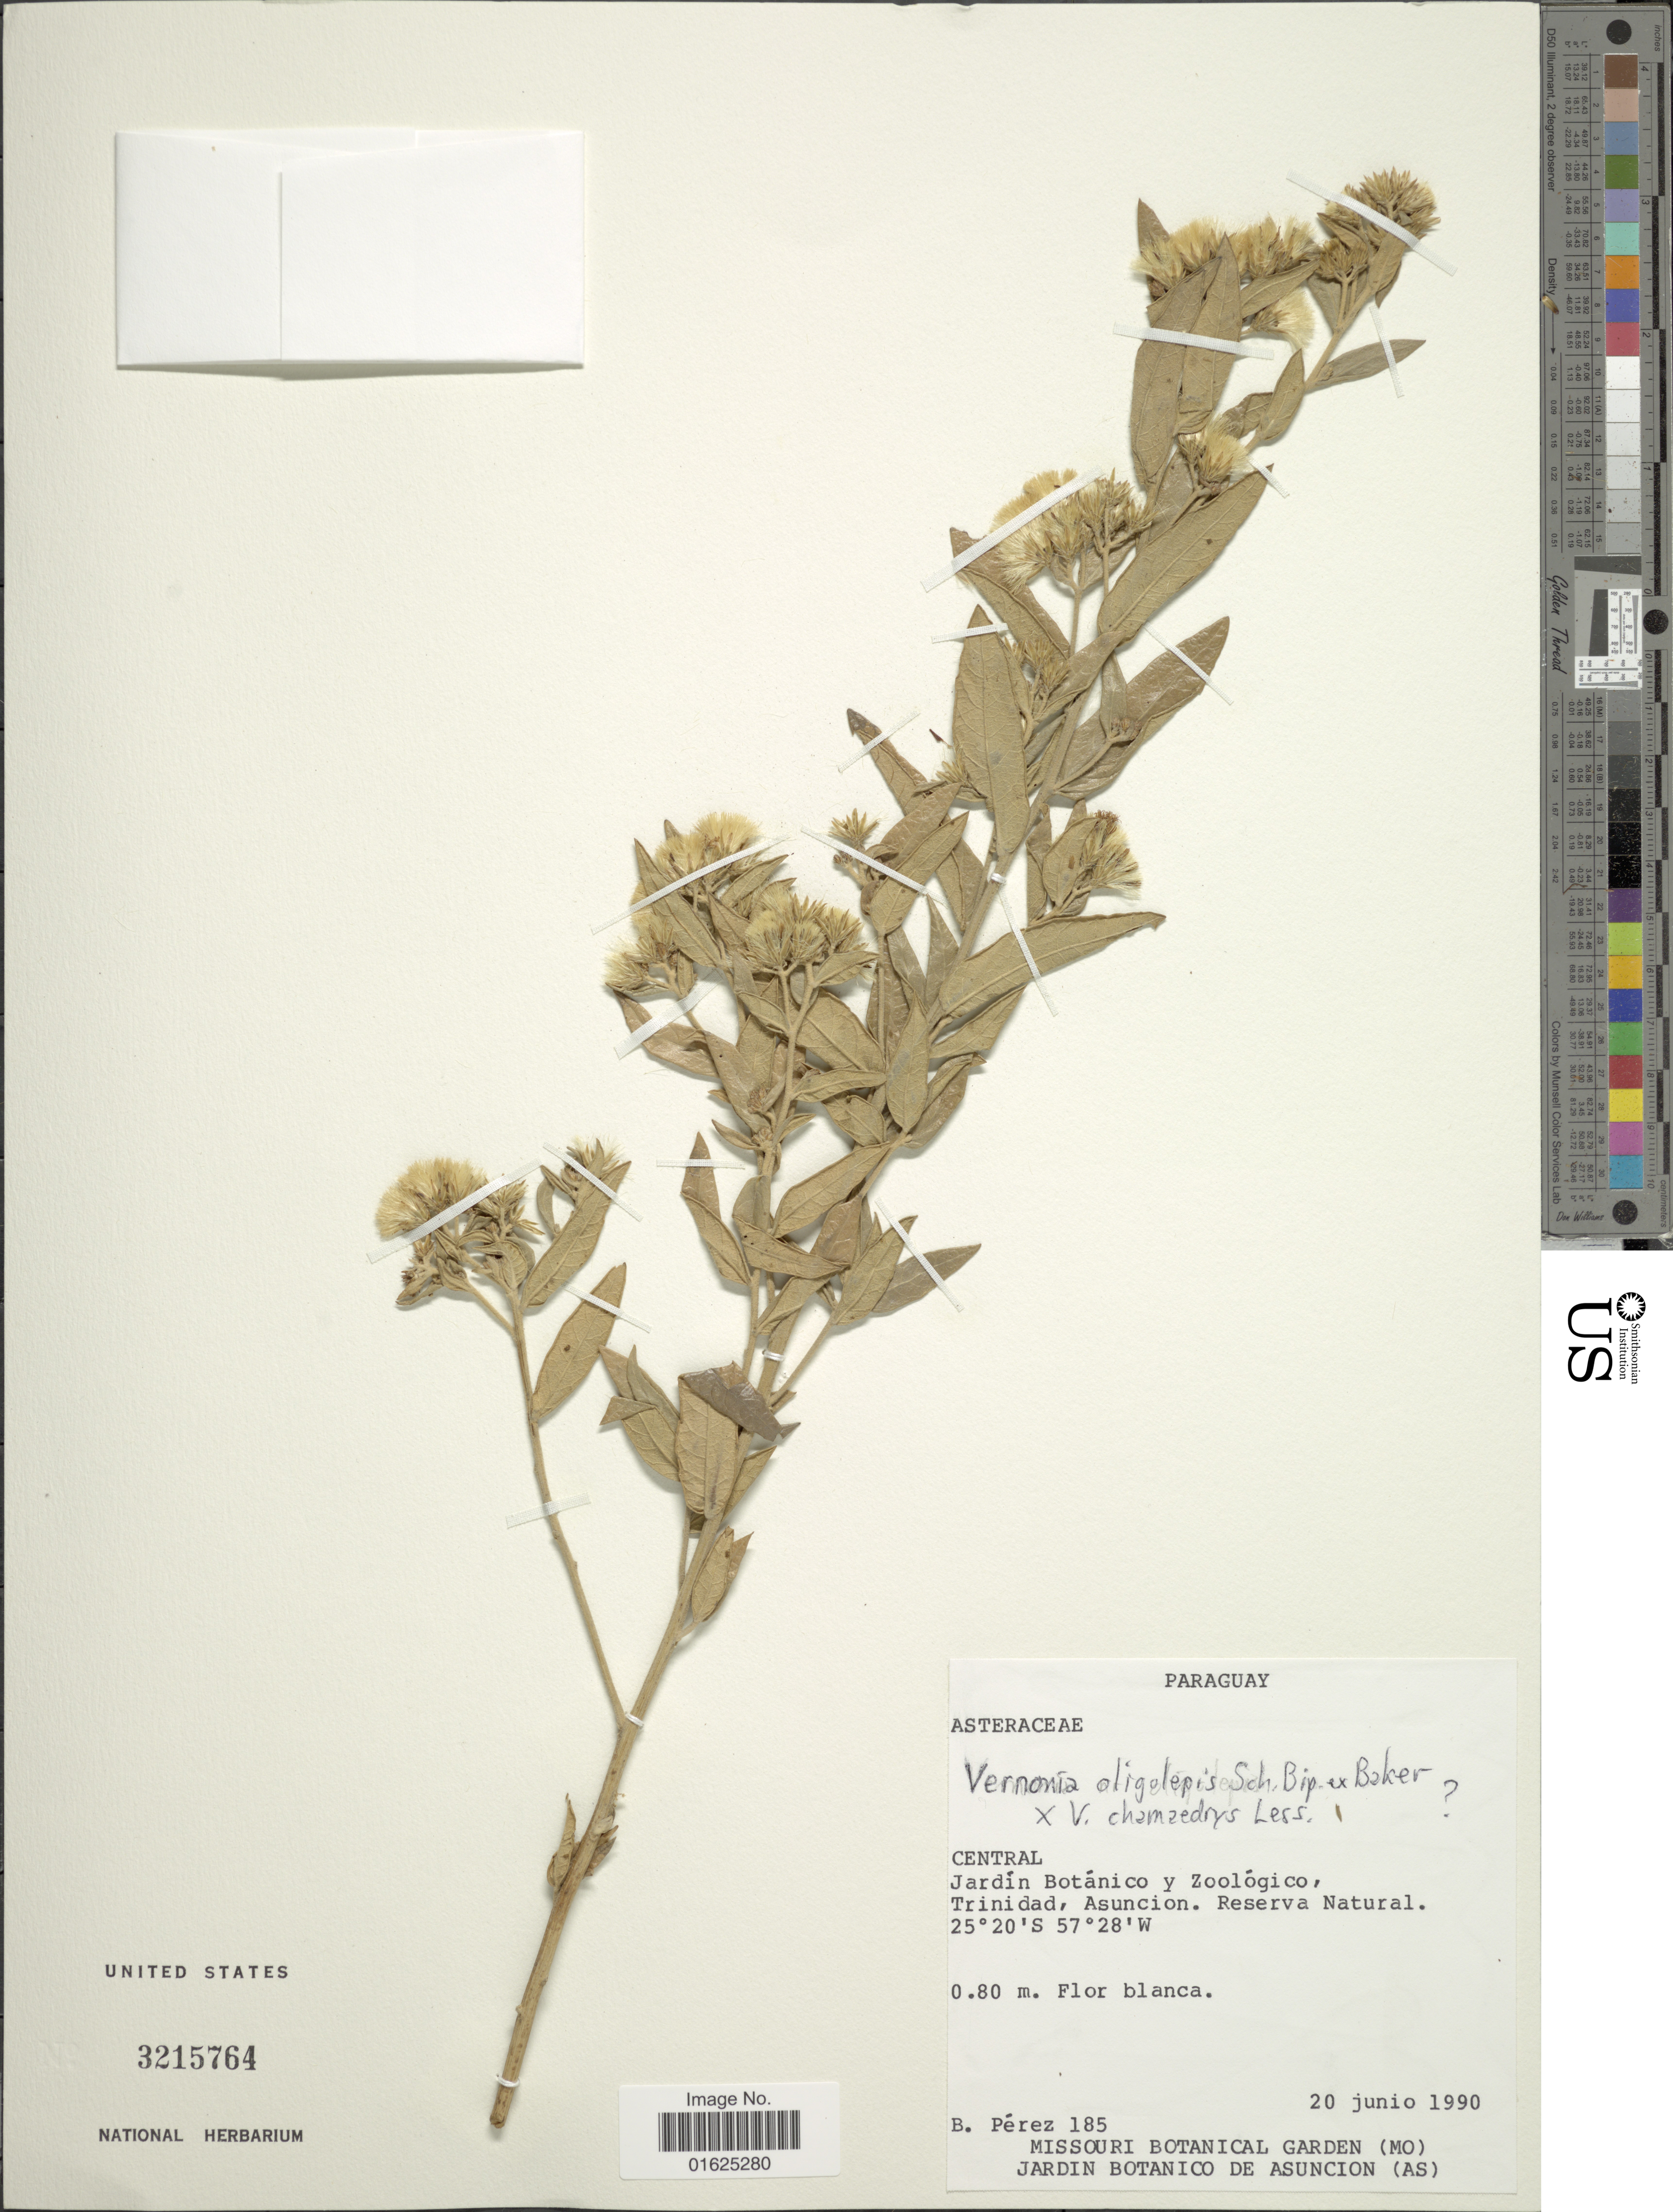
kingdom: Plantae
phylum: Tracheophyta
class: Magnoliopsida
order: Asterales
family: Asteraceae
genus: Vernonanthura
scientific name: Vernonanthura oligolepis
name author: (Sch. Bip. ex Baker) H. Rob.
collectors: B. Pérez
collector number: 185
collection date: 1990-06-20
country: Paraguay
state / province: Central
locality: Jardín Botánico y Zoológico, Trinidad, Asuncion. Reserva Natural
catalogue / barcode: US 3215764